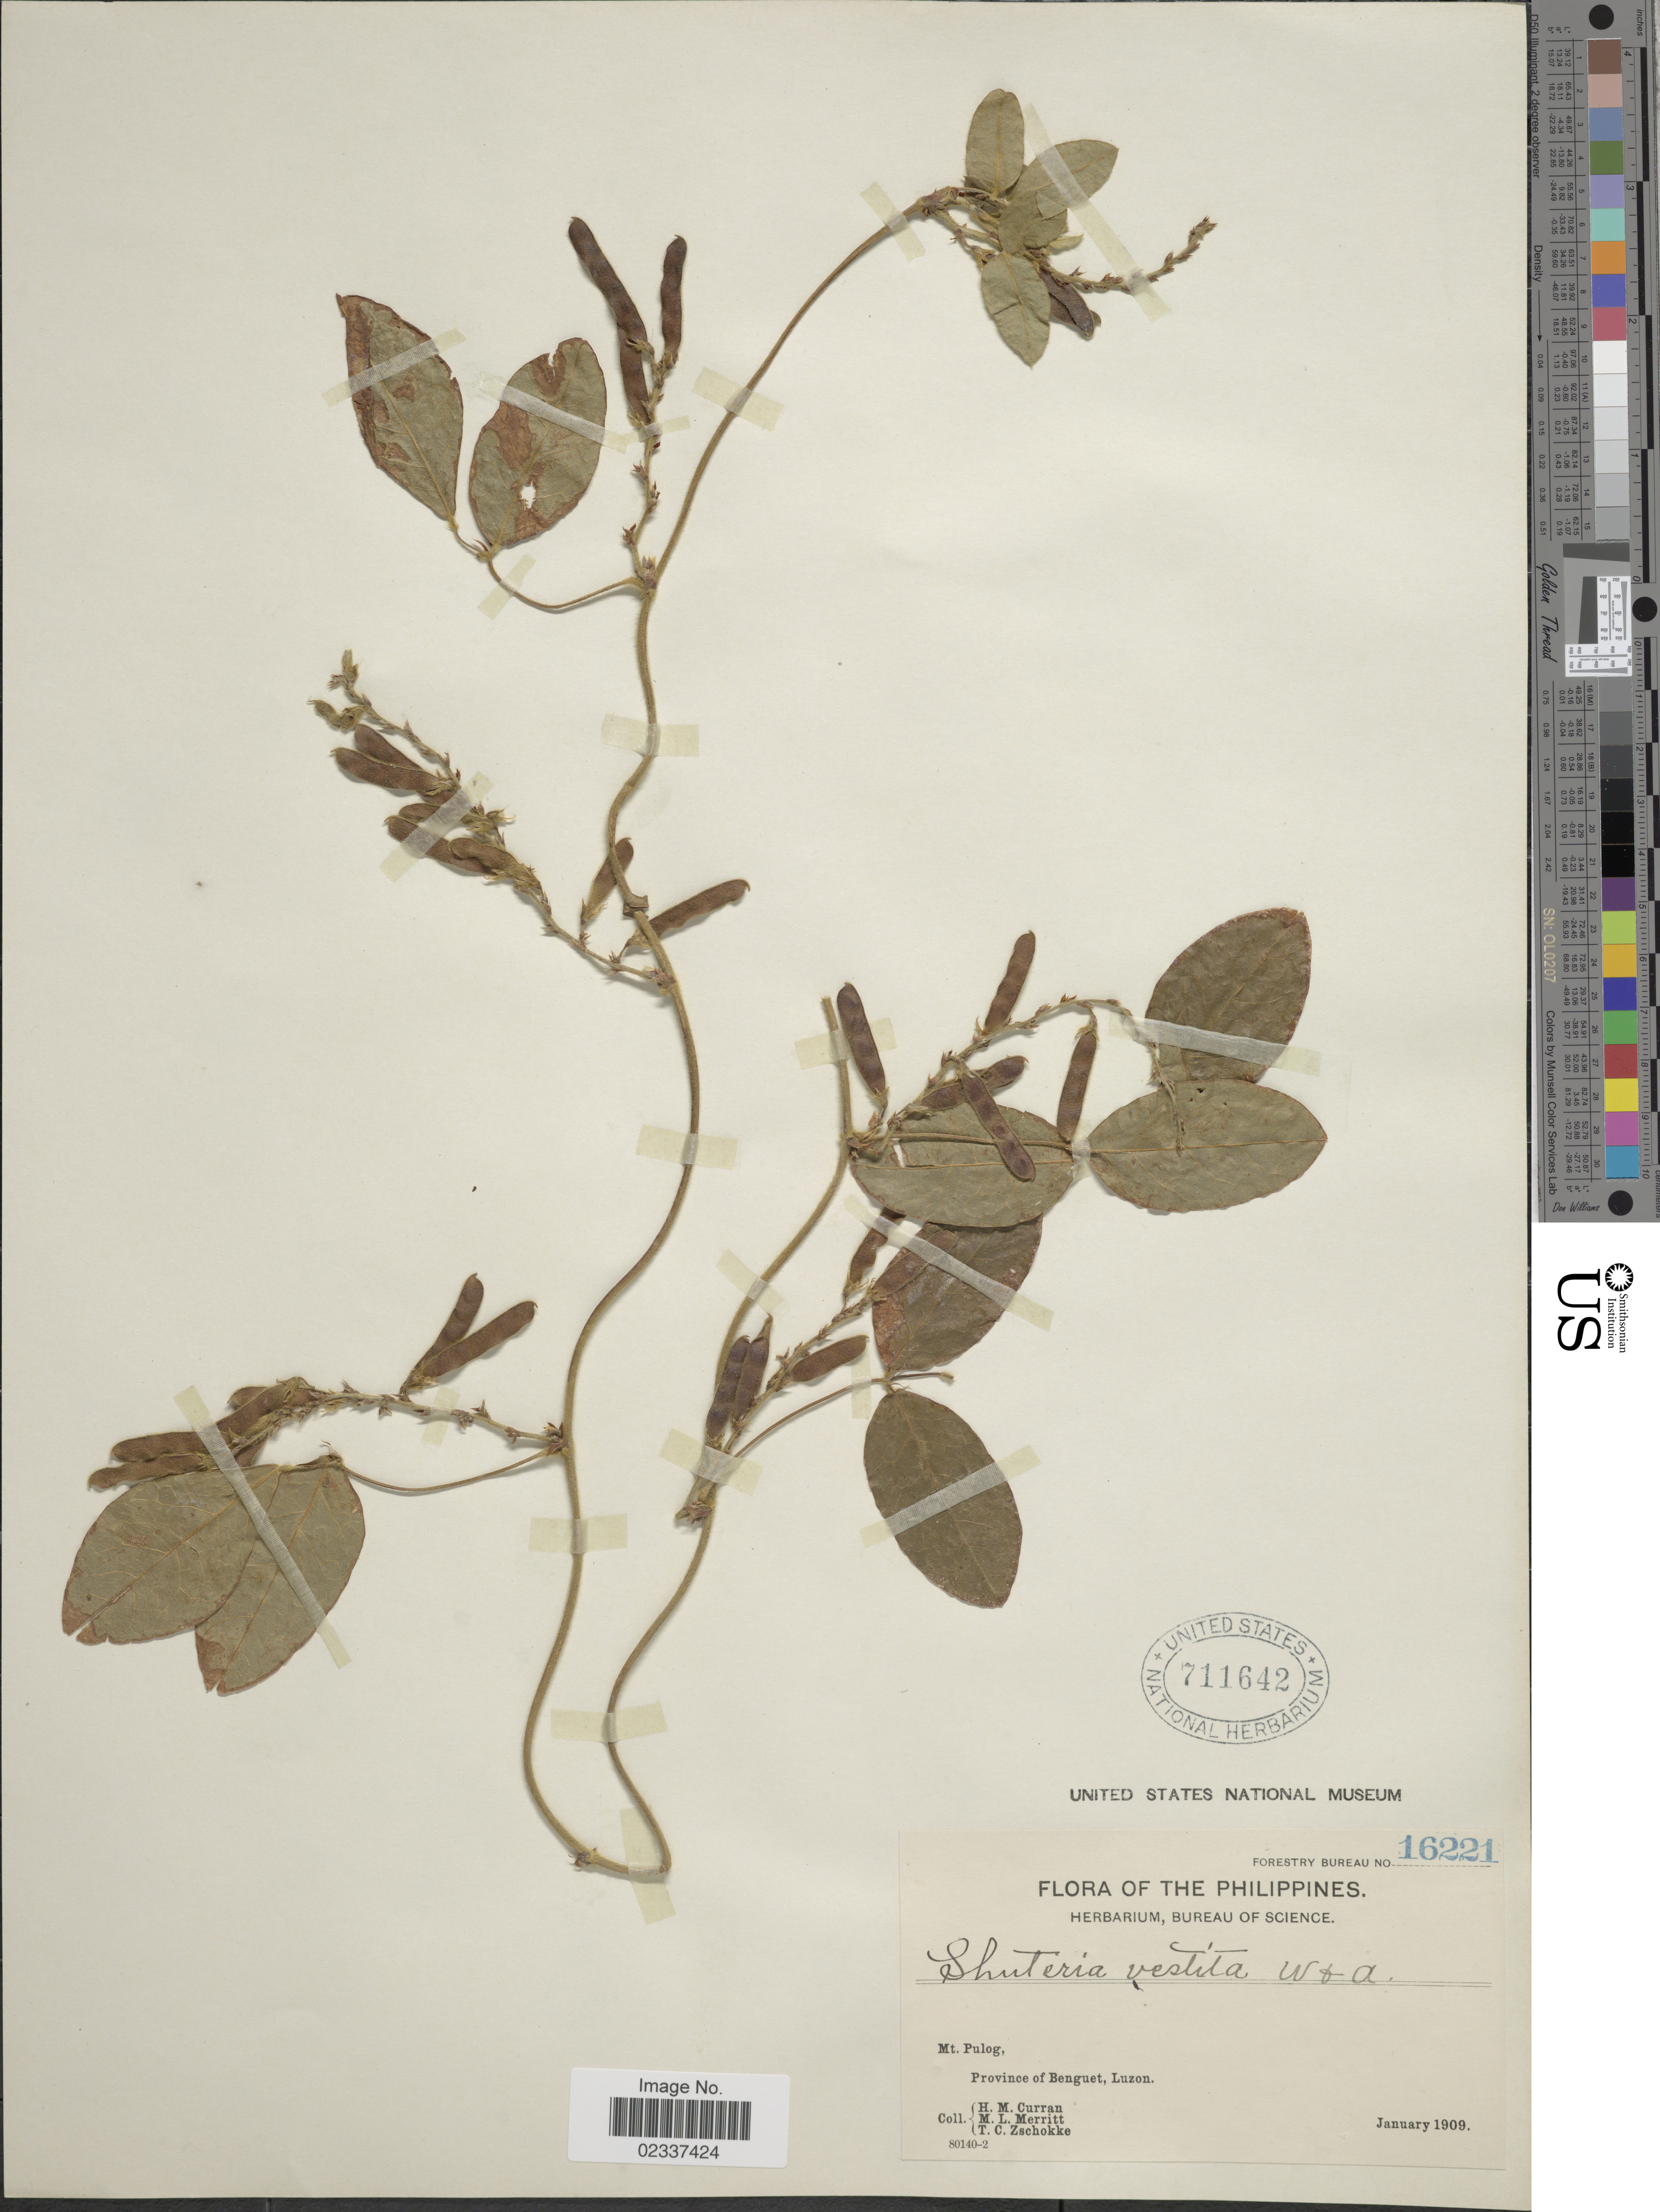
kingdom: Plantae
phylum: Tracheophyta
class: Magnoliopsida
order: Fabales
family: Fabaceae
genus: Shuteria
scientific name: Shuteria vestita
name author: Wight & Arn.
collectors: H. M. Curran, M. L. Merritt & T. C. Zschokke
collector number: Forestry Bureau 16221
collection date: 1909-01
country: Philippines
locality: Mt. Pulog, Province of Benguet, Luzon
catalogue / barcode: US 711642